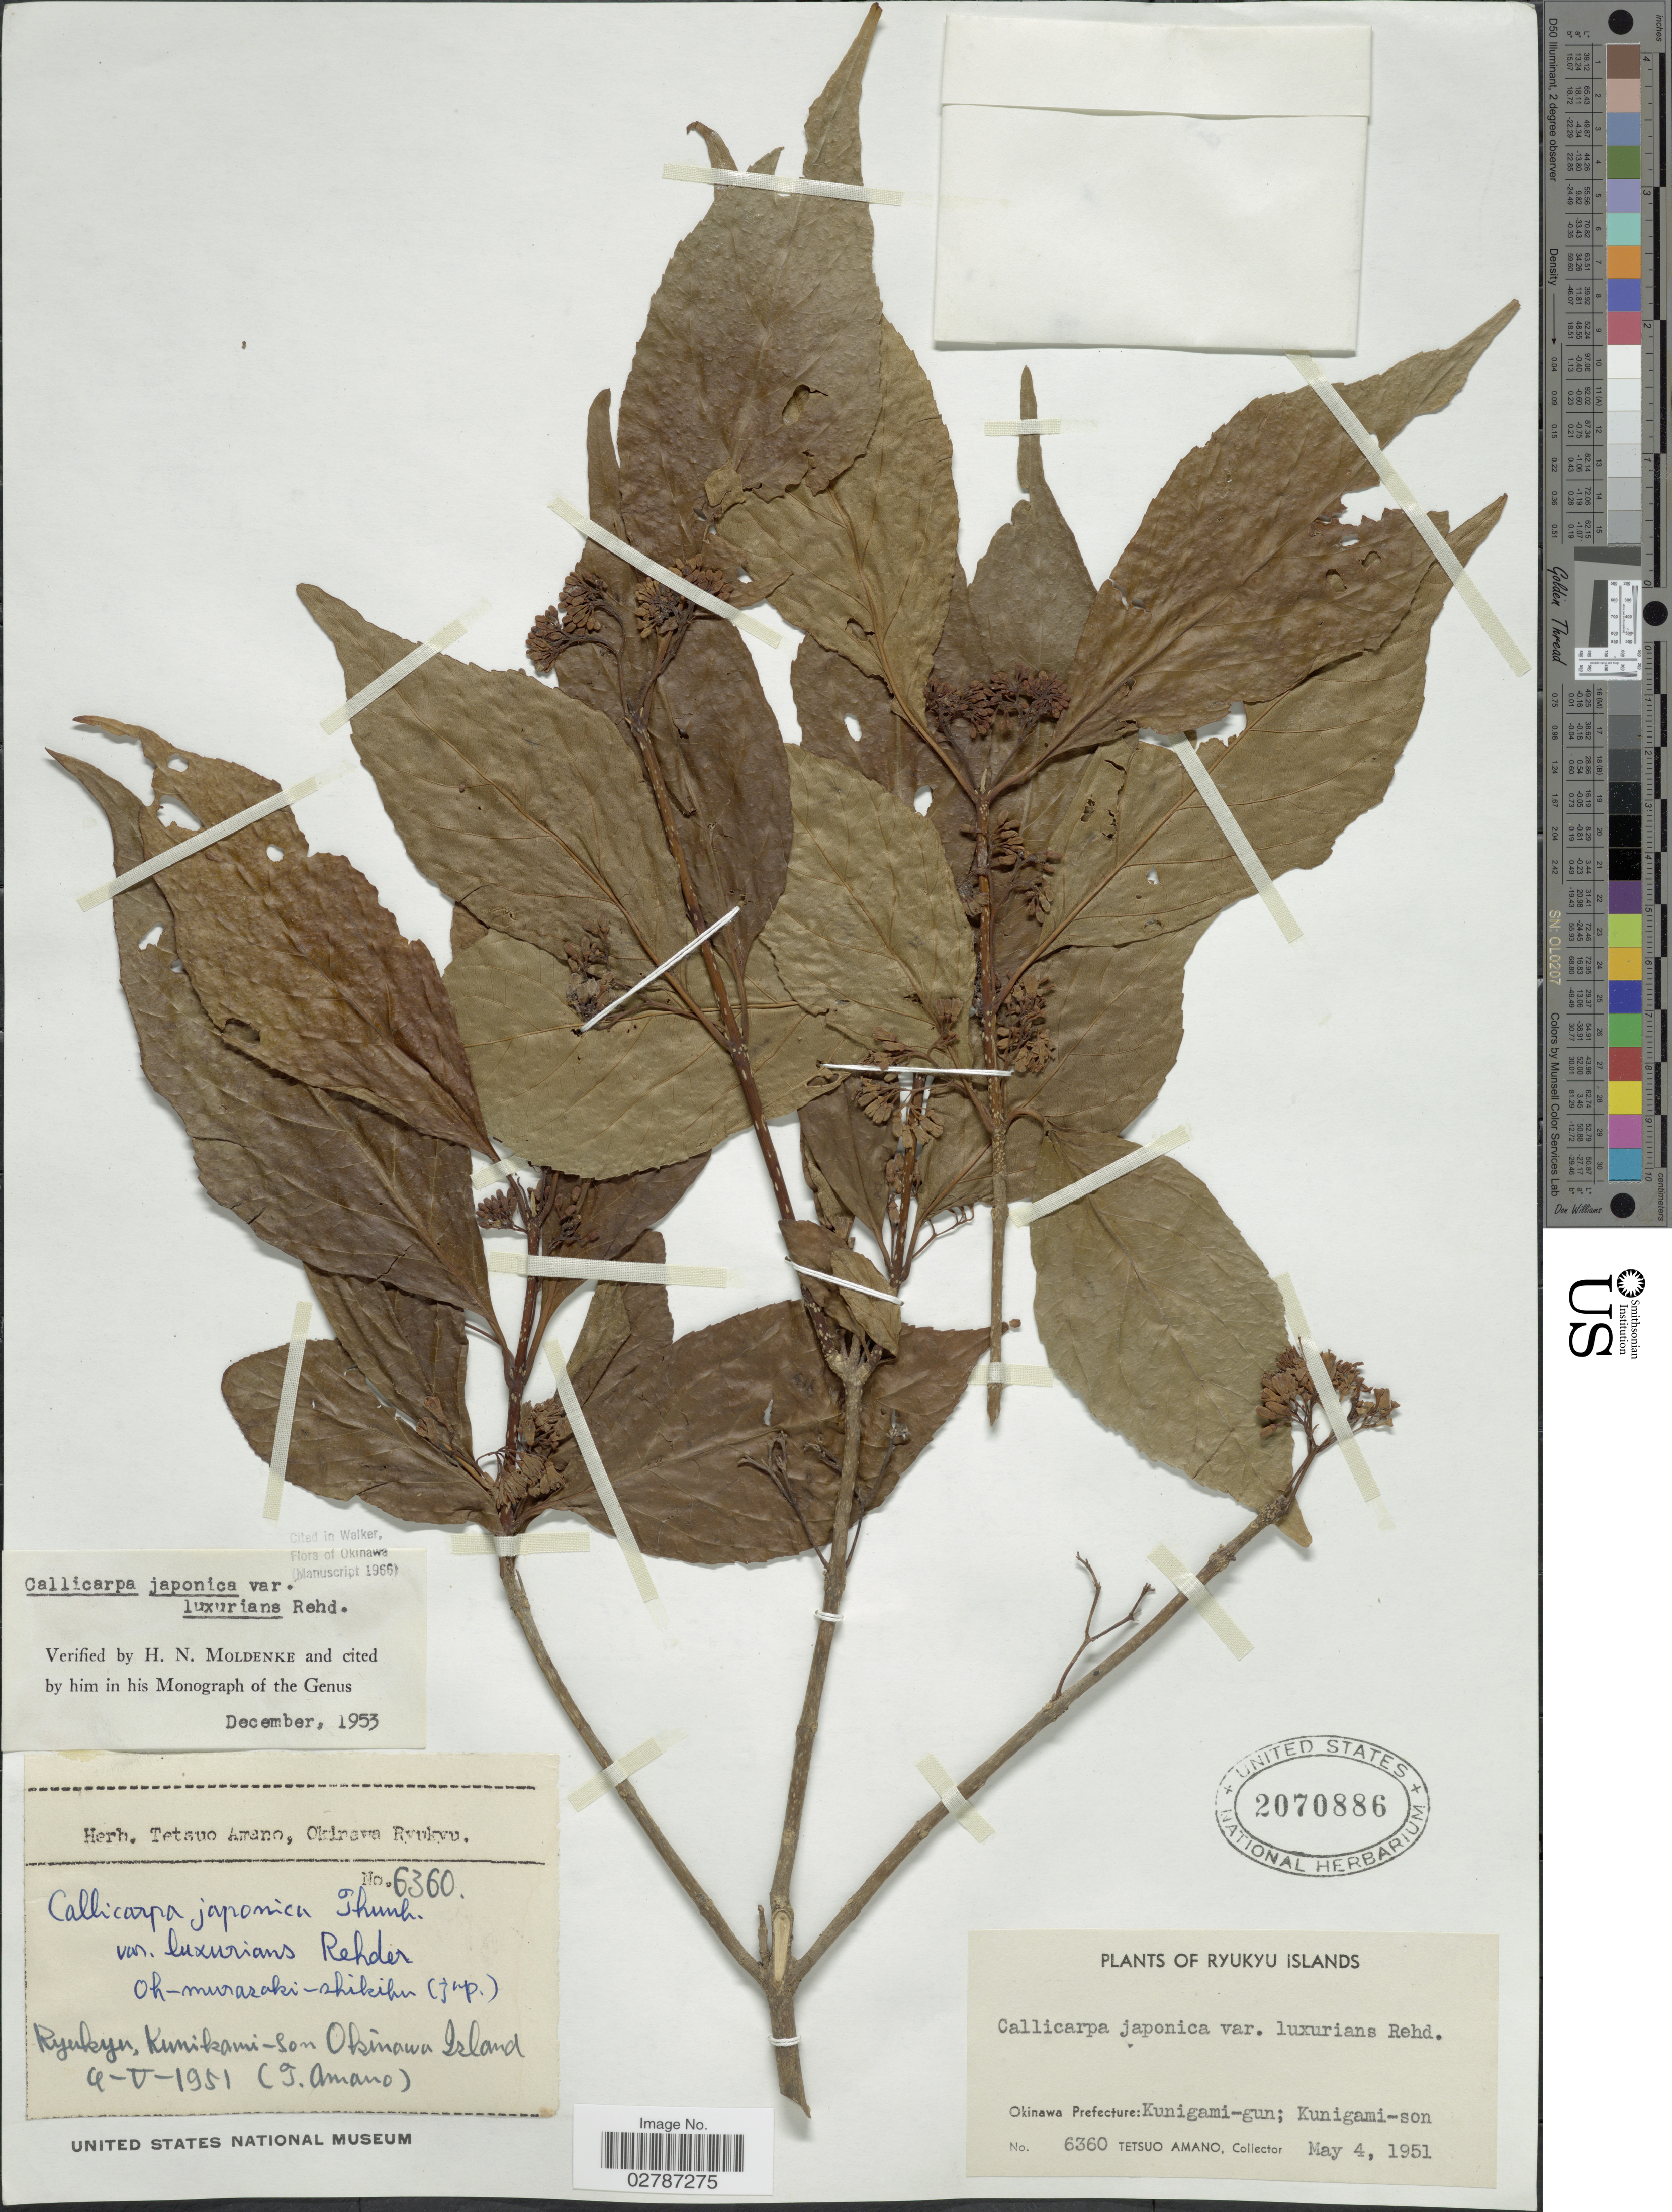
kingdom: Plantae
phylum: Tracheophyta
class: Magnoliopsida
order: Lamiales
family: Lamiaceae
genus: Callicarpa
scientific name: Callicarpa japonica var. luxurians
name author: Rehder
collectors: T. Amano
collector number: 6360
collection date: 1951-05-04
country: Japan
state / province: Okinawa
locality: Ryukyu, Kunikami-son. Okinawa Island. Okinawa Prefecture: Kunigami-gun; Kunigami-son.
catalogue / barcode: US 2070886